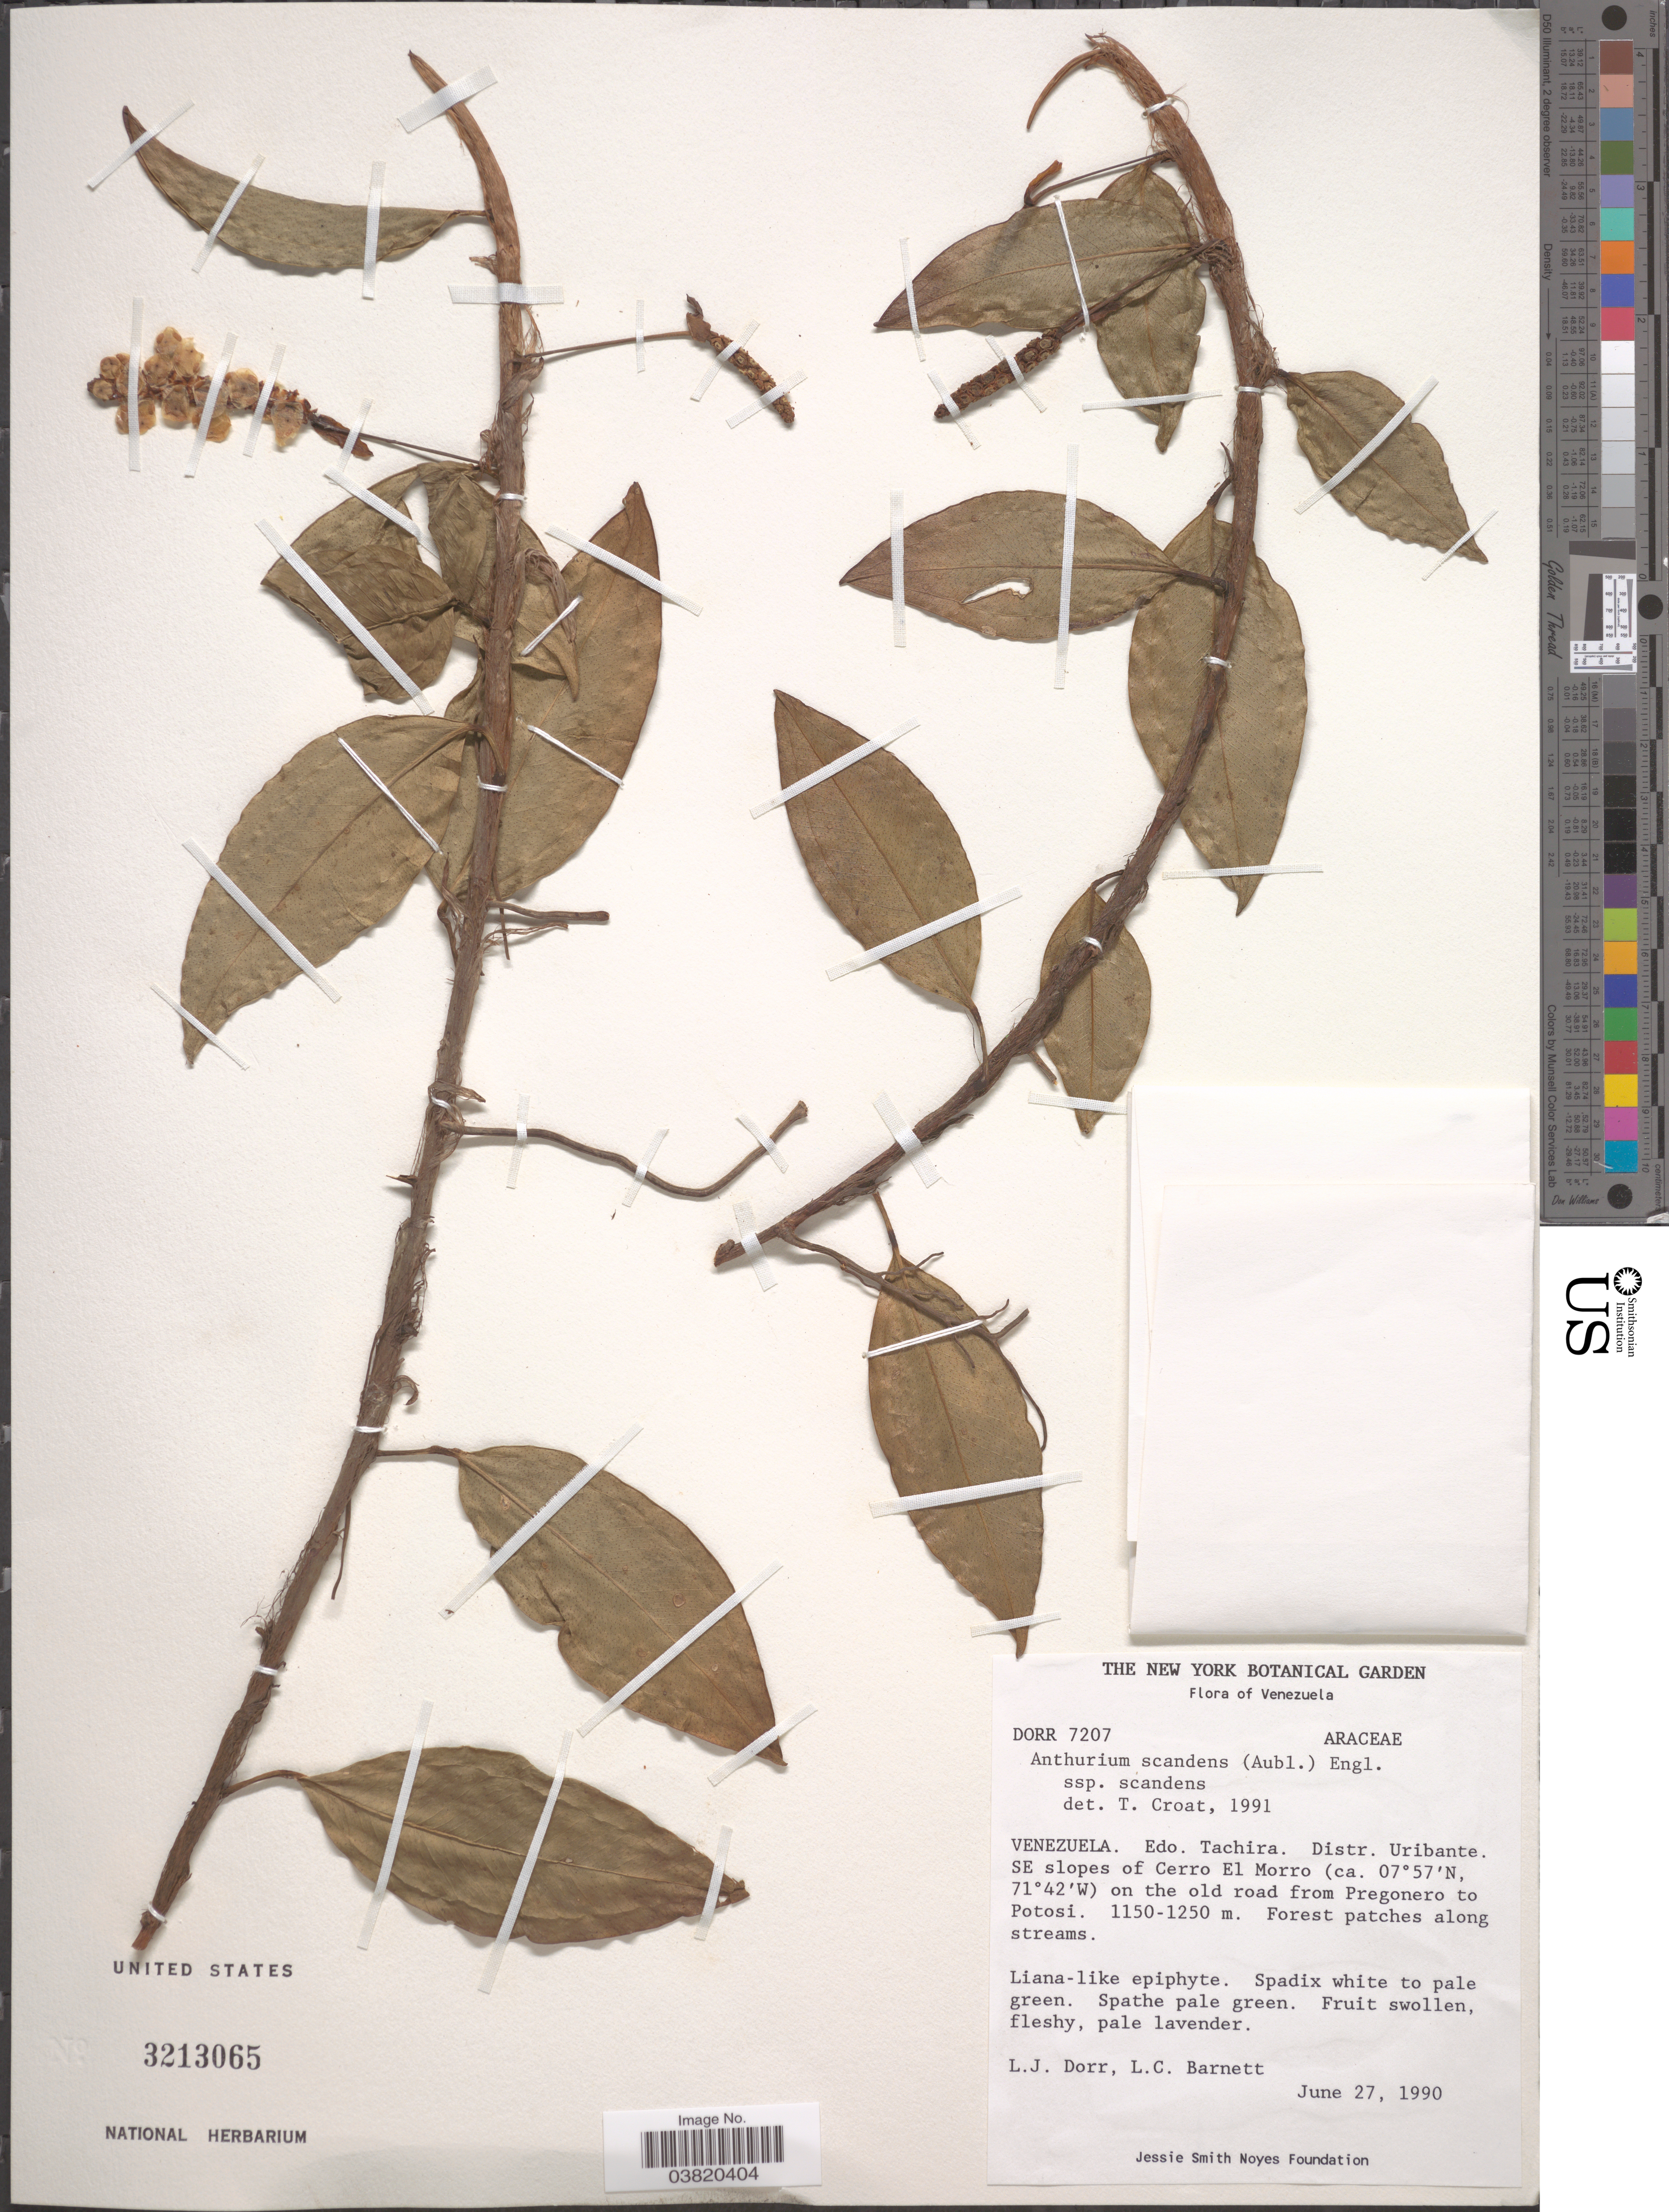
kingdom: Plantae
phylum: Tracheophyta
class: Liliopsida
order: Alismatales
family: Araceae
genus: Anthurium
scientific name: Anthurium scandens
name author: (Aubl.) Engl.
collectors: L. J. Dorr & L. C. Barnett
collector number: DORR 7207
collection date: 1990-06-27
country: Venezuela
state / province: Táchira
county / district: Uribante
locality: SE slopes of Cerro El Morro near Cerro La Escalena on the old road from Pregonero to Potosi.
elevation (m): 1150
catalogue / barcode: US 3213065